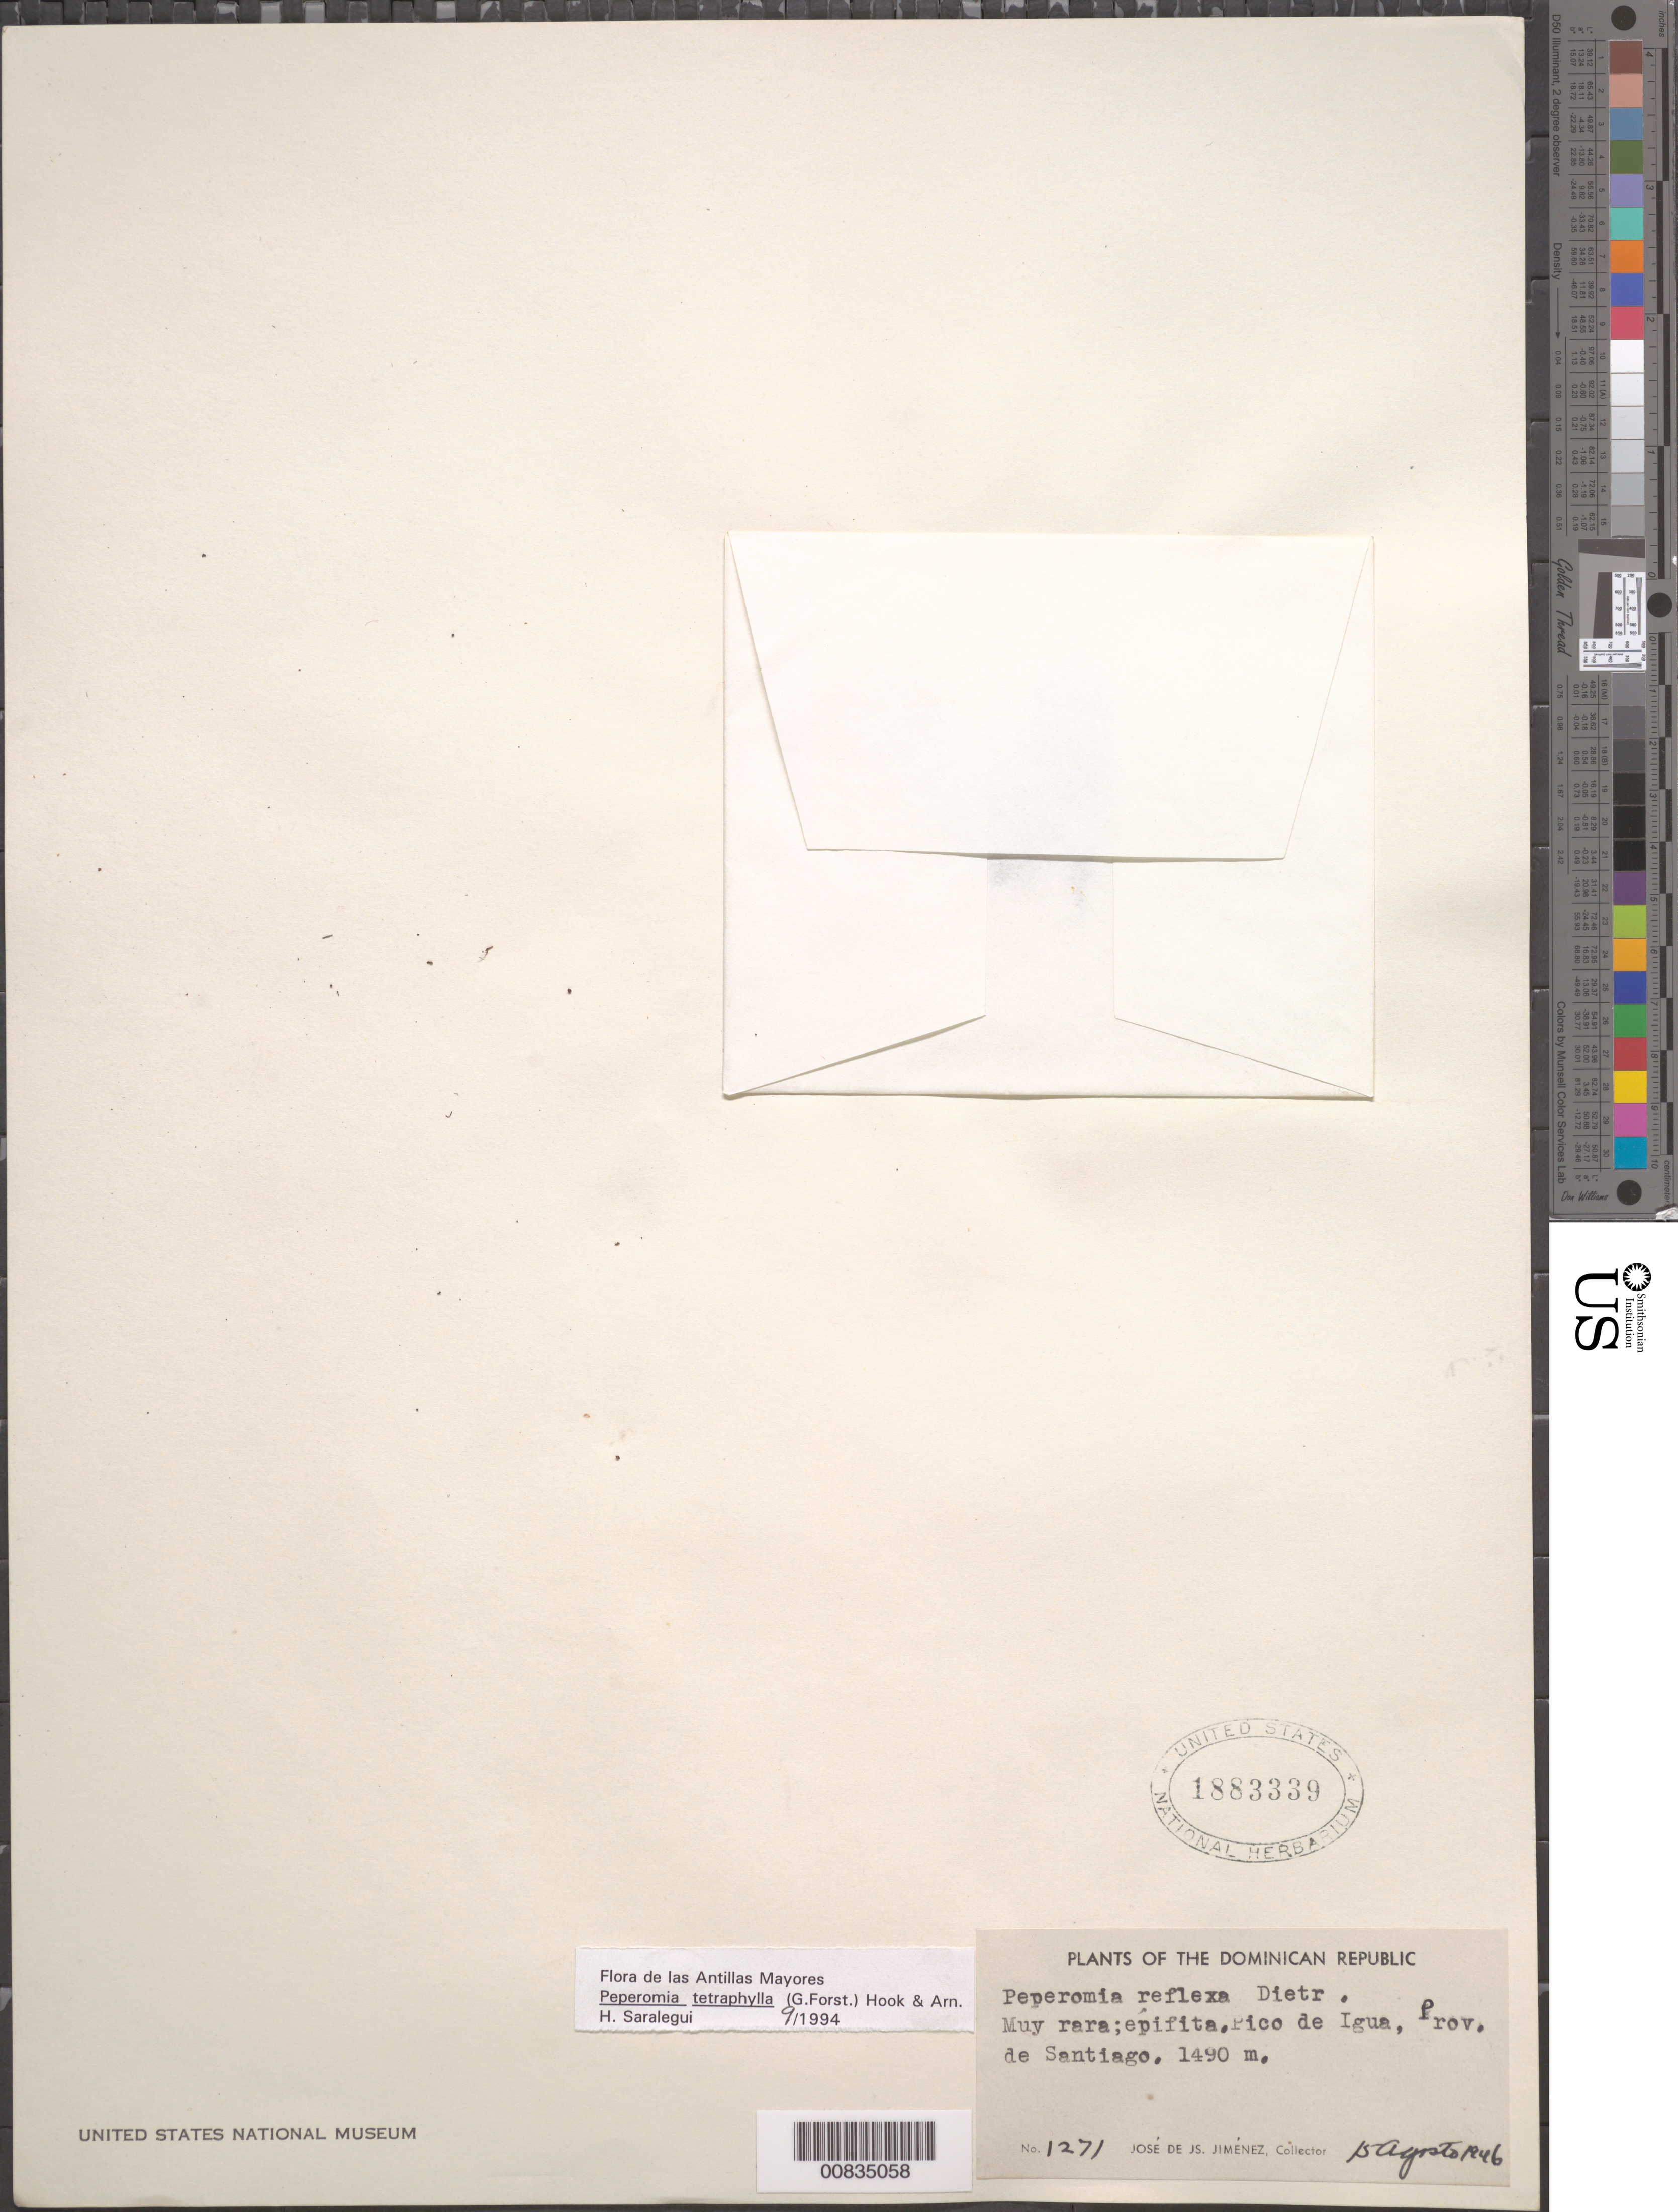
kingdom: Plantae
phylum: Tracheophyta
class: Magnoliopsida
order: Piperales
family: Piperaceae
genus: Peperomia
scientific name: Peperomia trichopus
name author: Trel. in J.F. Macbr.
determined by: Saralegui Boza, H., (HAJB), Jardin Botanico Nacional (Habana)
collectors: J. J. Jiménez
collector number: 1271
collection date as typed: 15 Aug 1946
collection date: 1946-08-15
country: Dominican Republic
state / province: Santiago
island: Hispaniola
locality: Pico de Igua.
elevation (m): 1490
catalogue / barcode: US 1883339